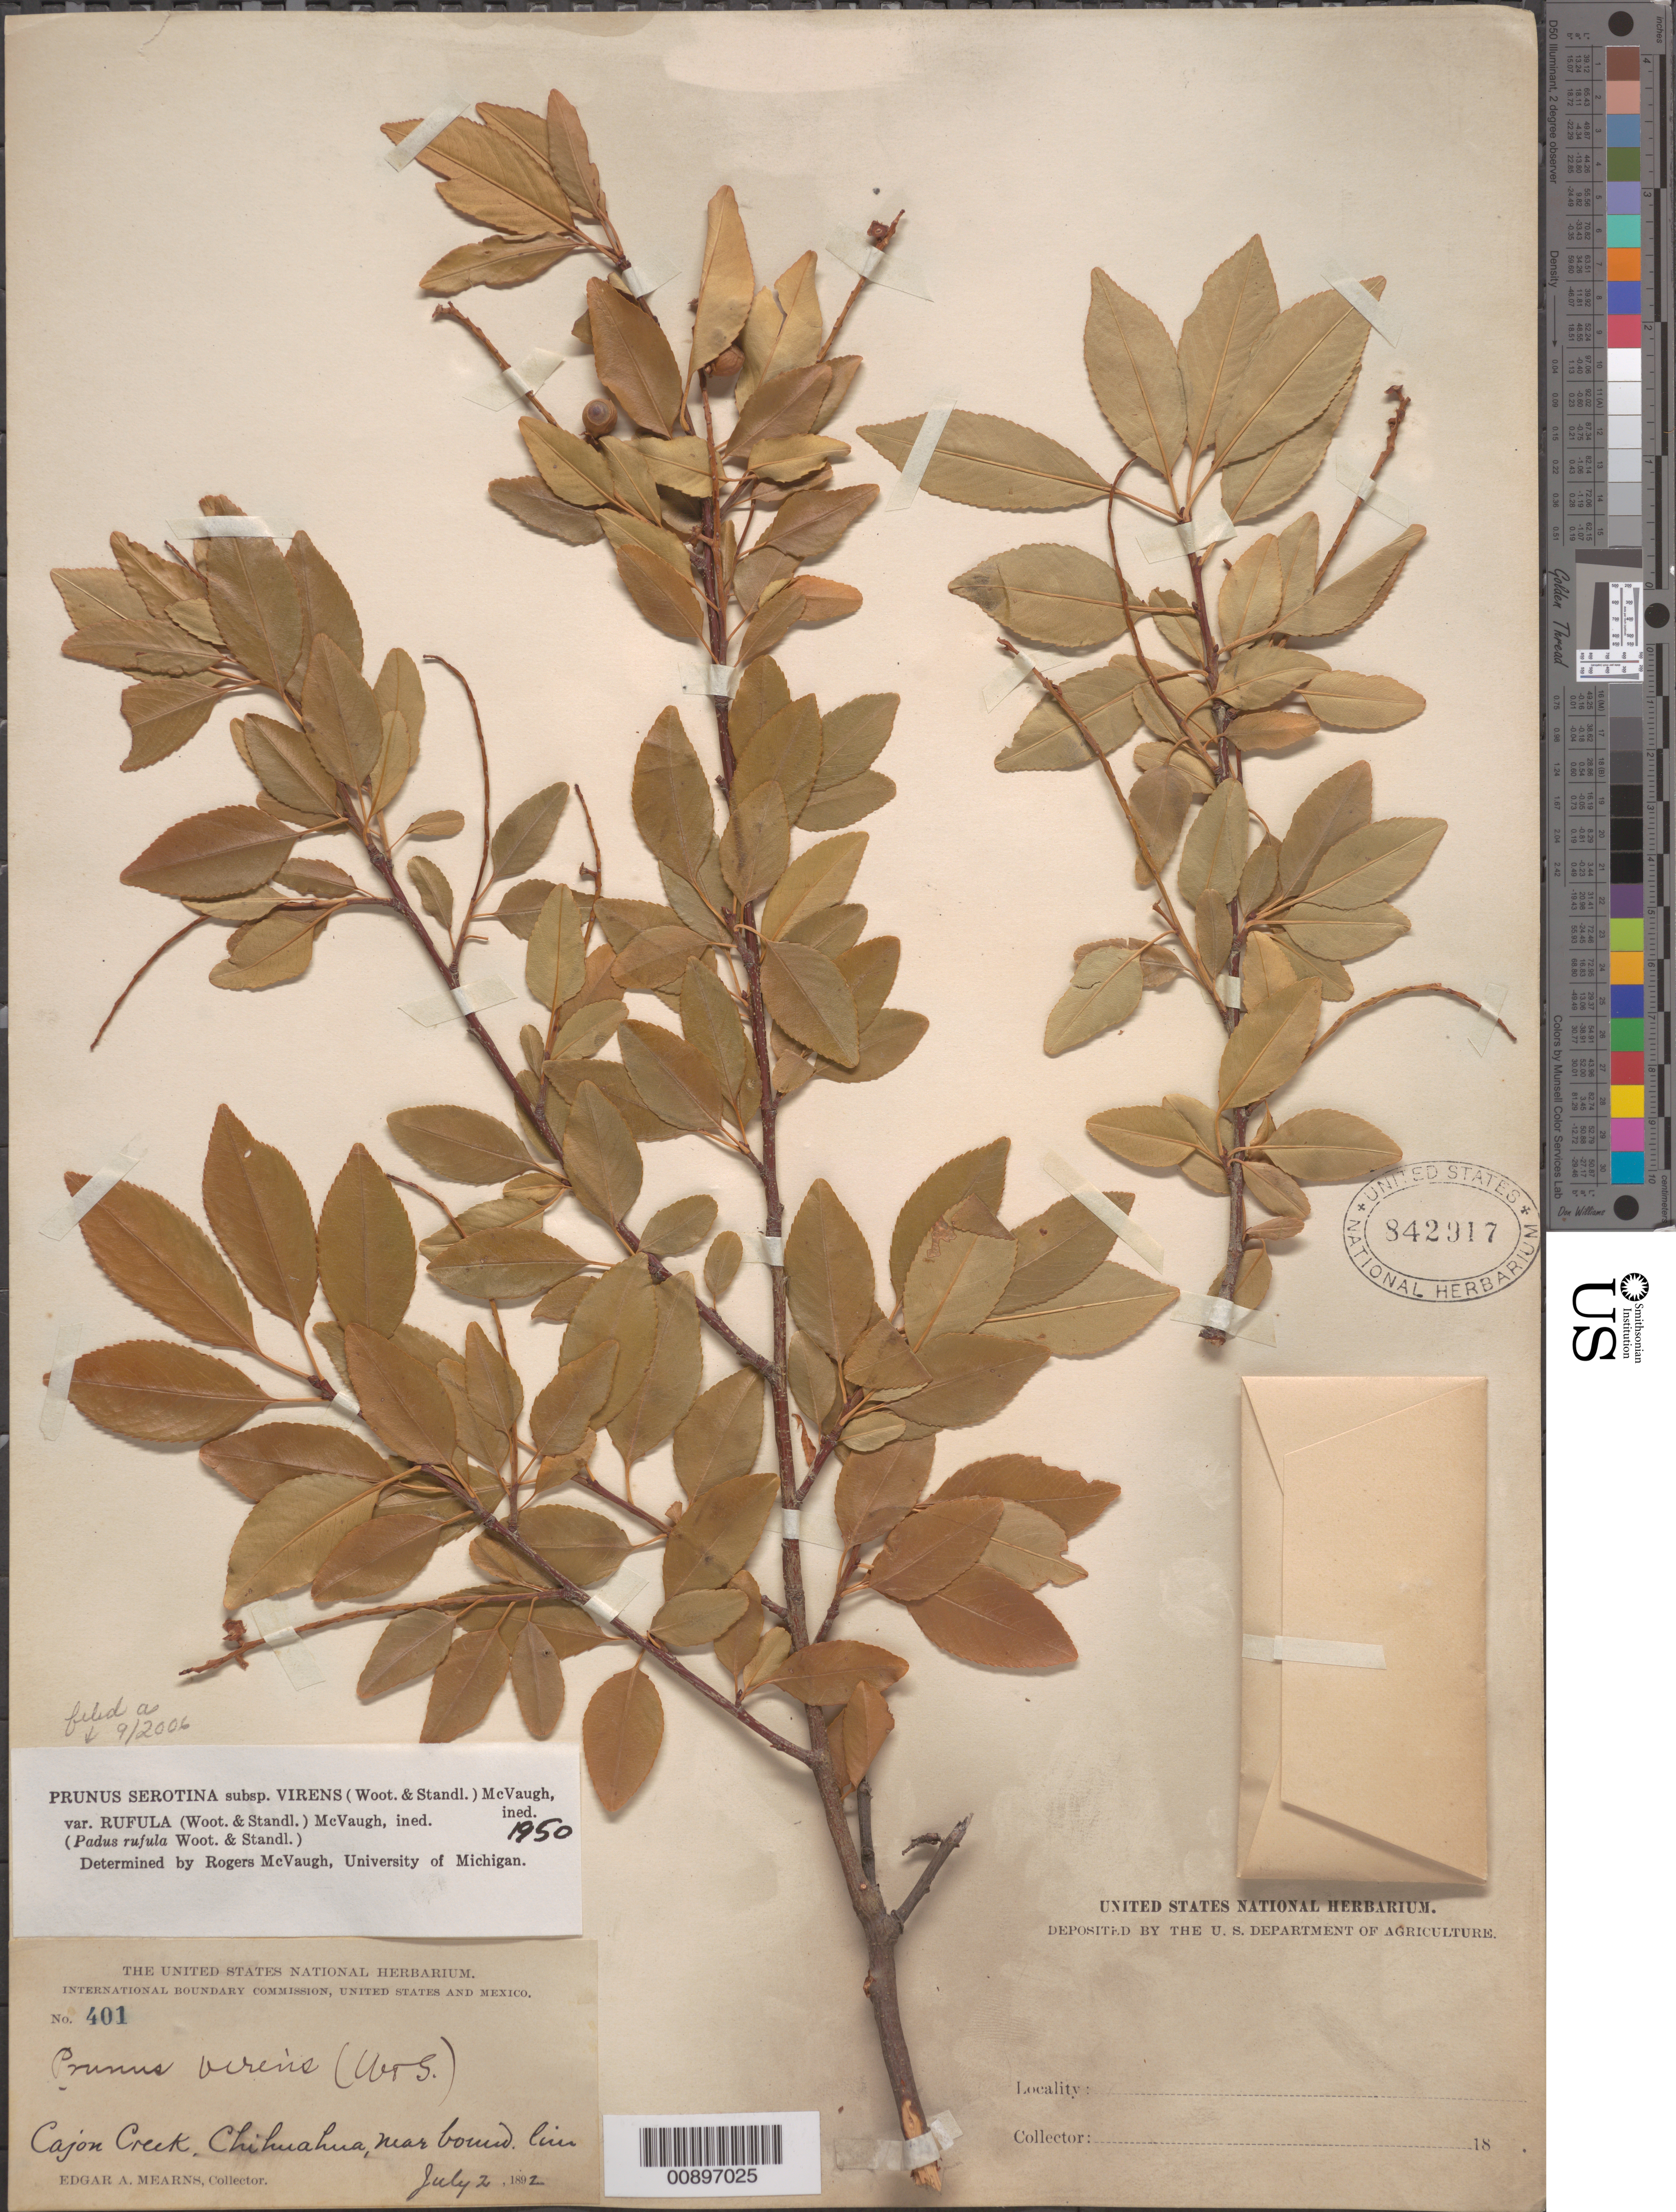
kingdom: Plantae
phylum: Tracheophyta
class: Magnoliopsida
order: Rosales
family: Rosaceae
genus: Prunus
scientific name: Prunus serotina var. rufula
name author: (Wooton & Standl.) McVaugh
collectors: E. A. Mearns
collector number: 401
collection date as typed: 02 Jul 1892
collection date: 1892-07-02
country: Mexico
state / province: Chihuahua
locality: Cajon Creek, Chihuahua, near boundary line.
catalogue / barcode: US 842917